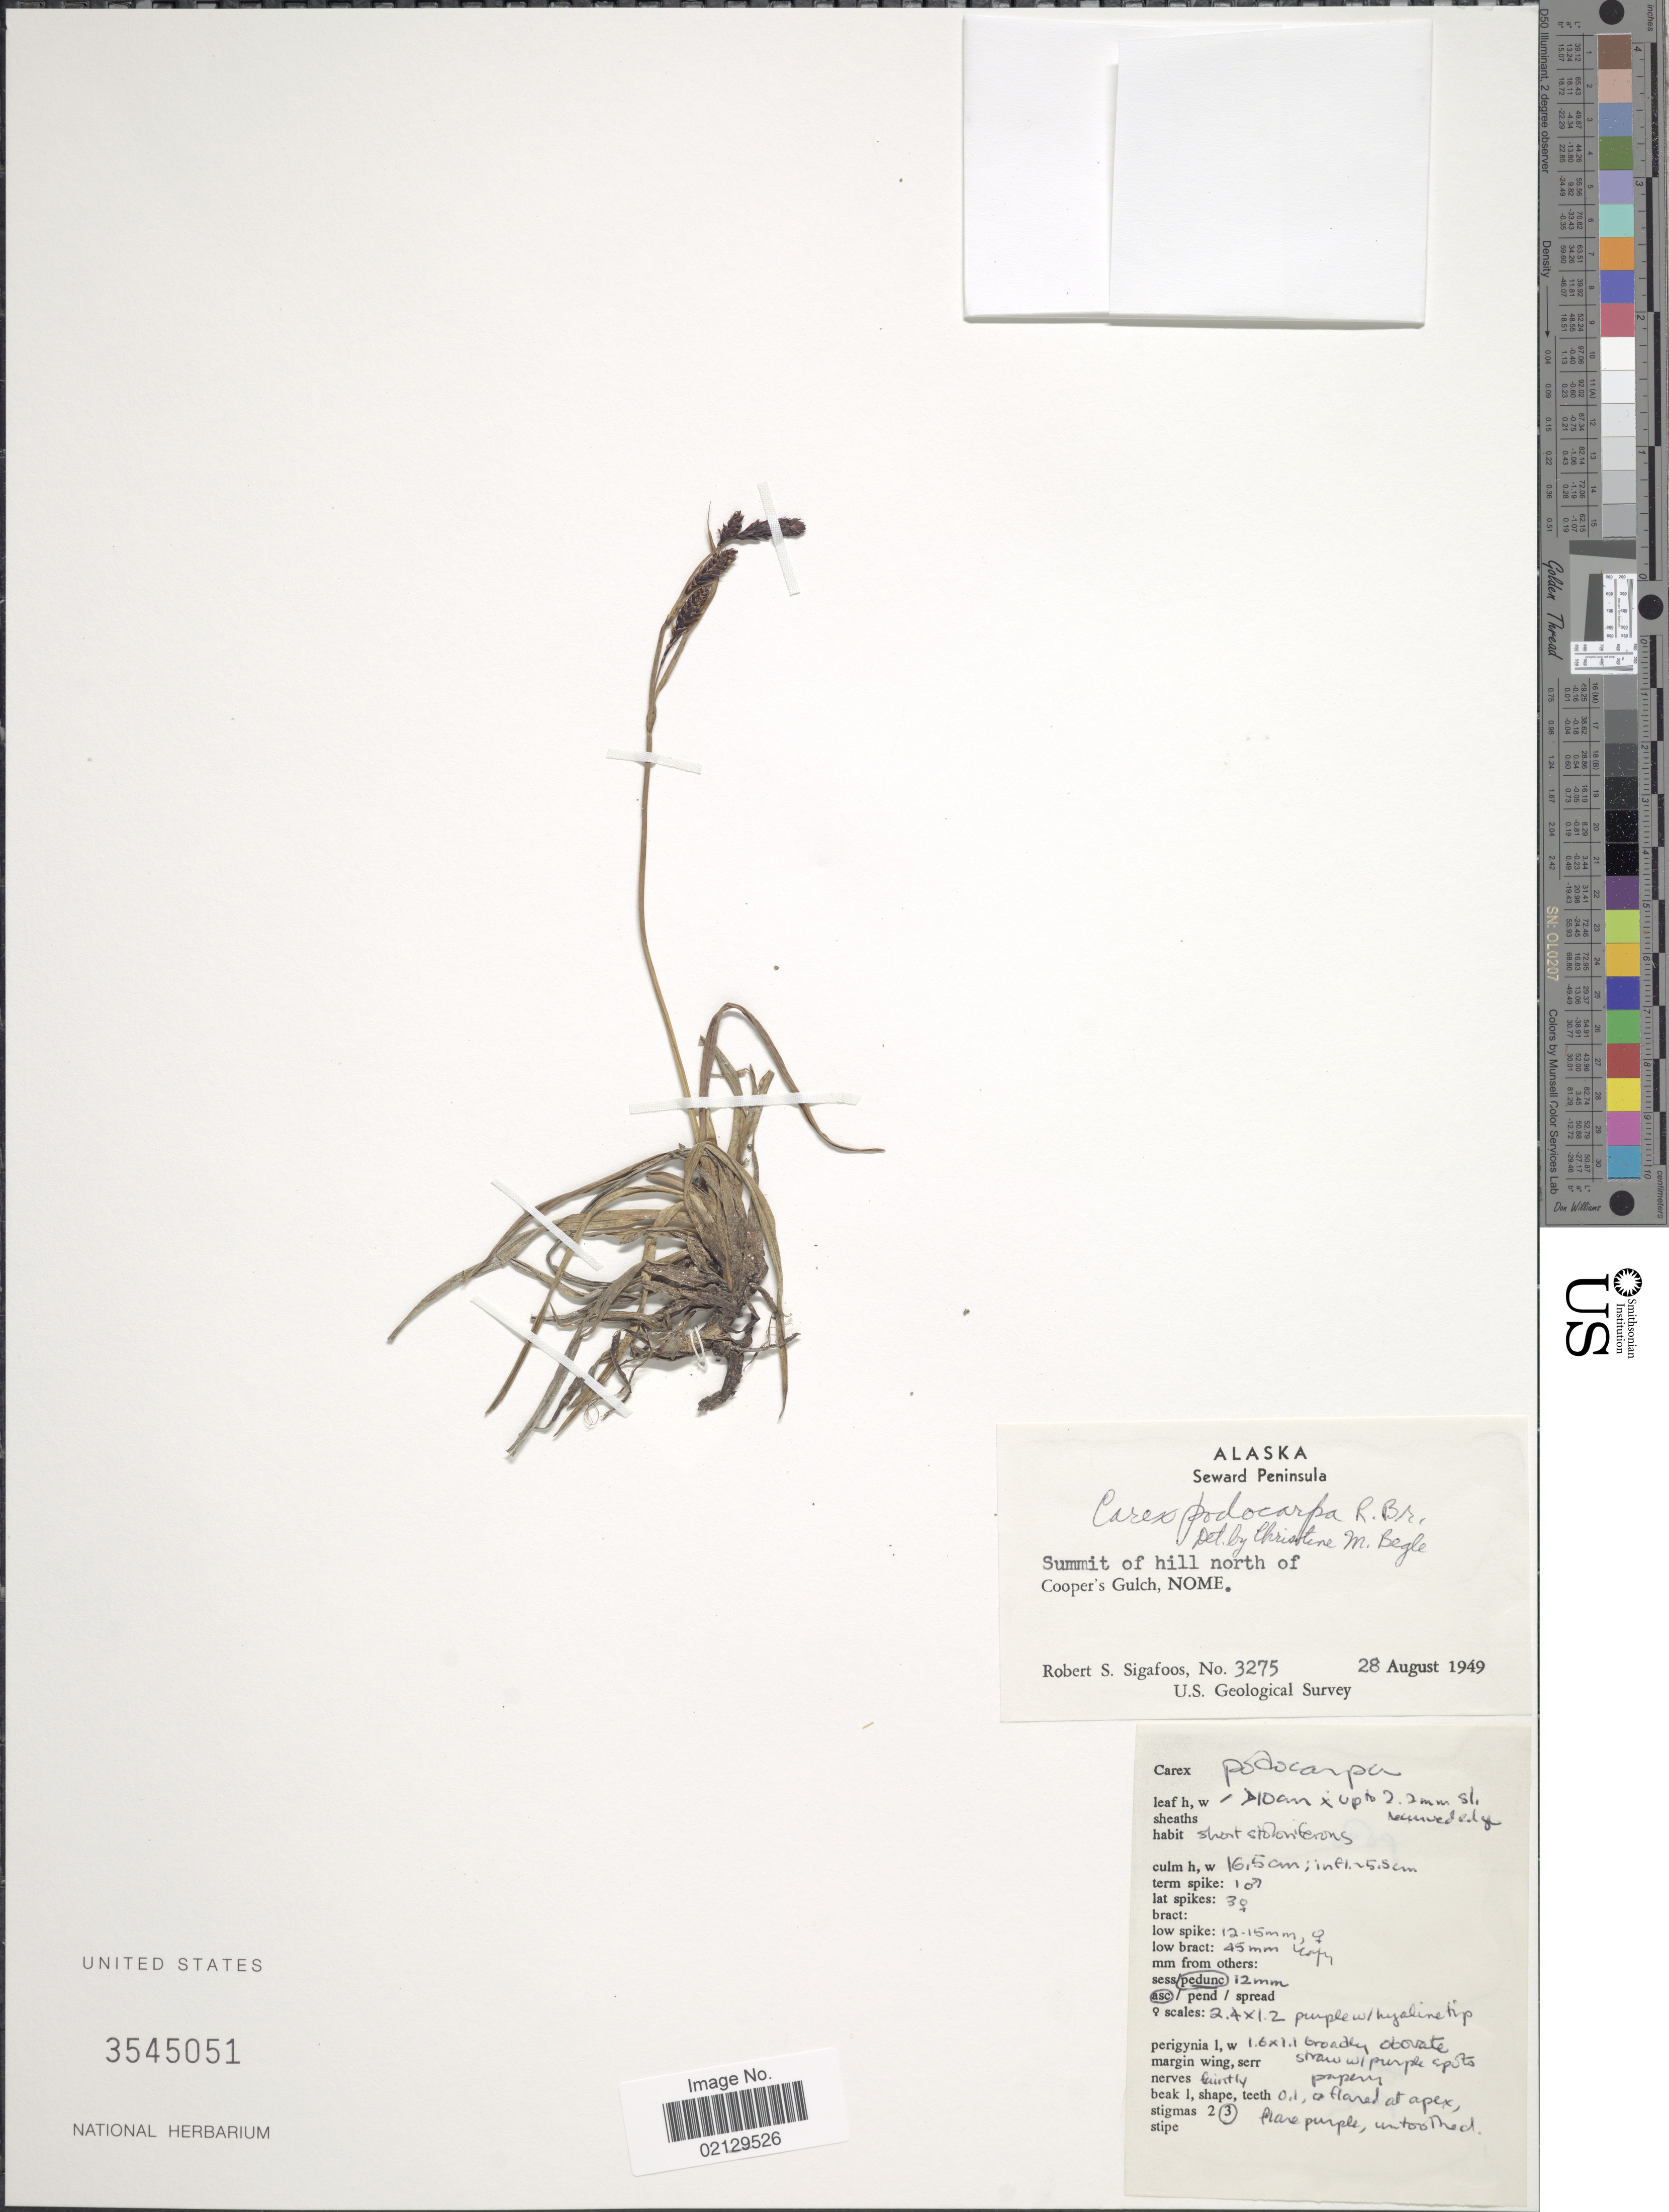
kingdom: Plantae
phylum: Tracheophyta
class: Liliopsida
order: Poales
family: Cyperaceae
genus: Carex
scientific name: Carex podocarpa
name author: R. Br.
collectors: R. Sigafoos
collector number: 3275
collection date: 1949-08-28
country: United States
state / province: Alaska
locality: Seward Peninsula, Summit of hill north of Cooper's Gulch, Nome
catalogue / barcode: US 3545051